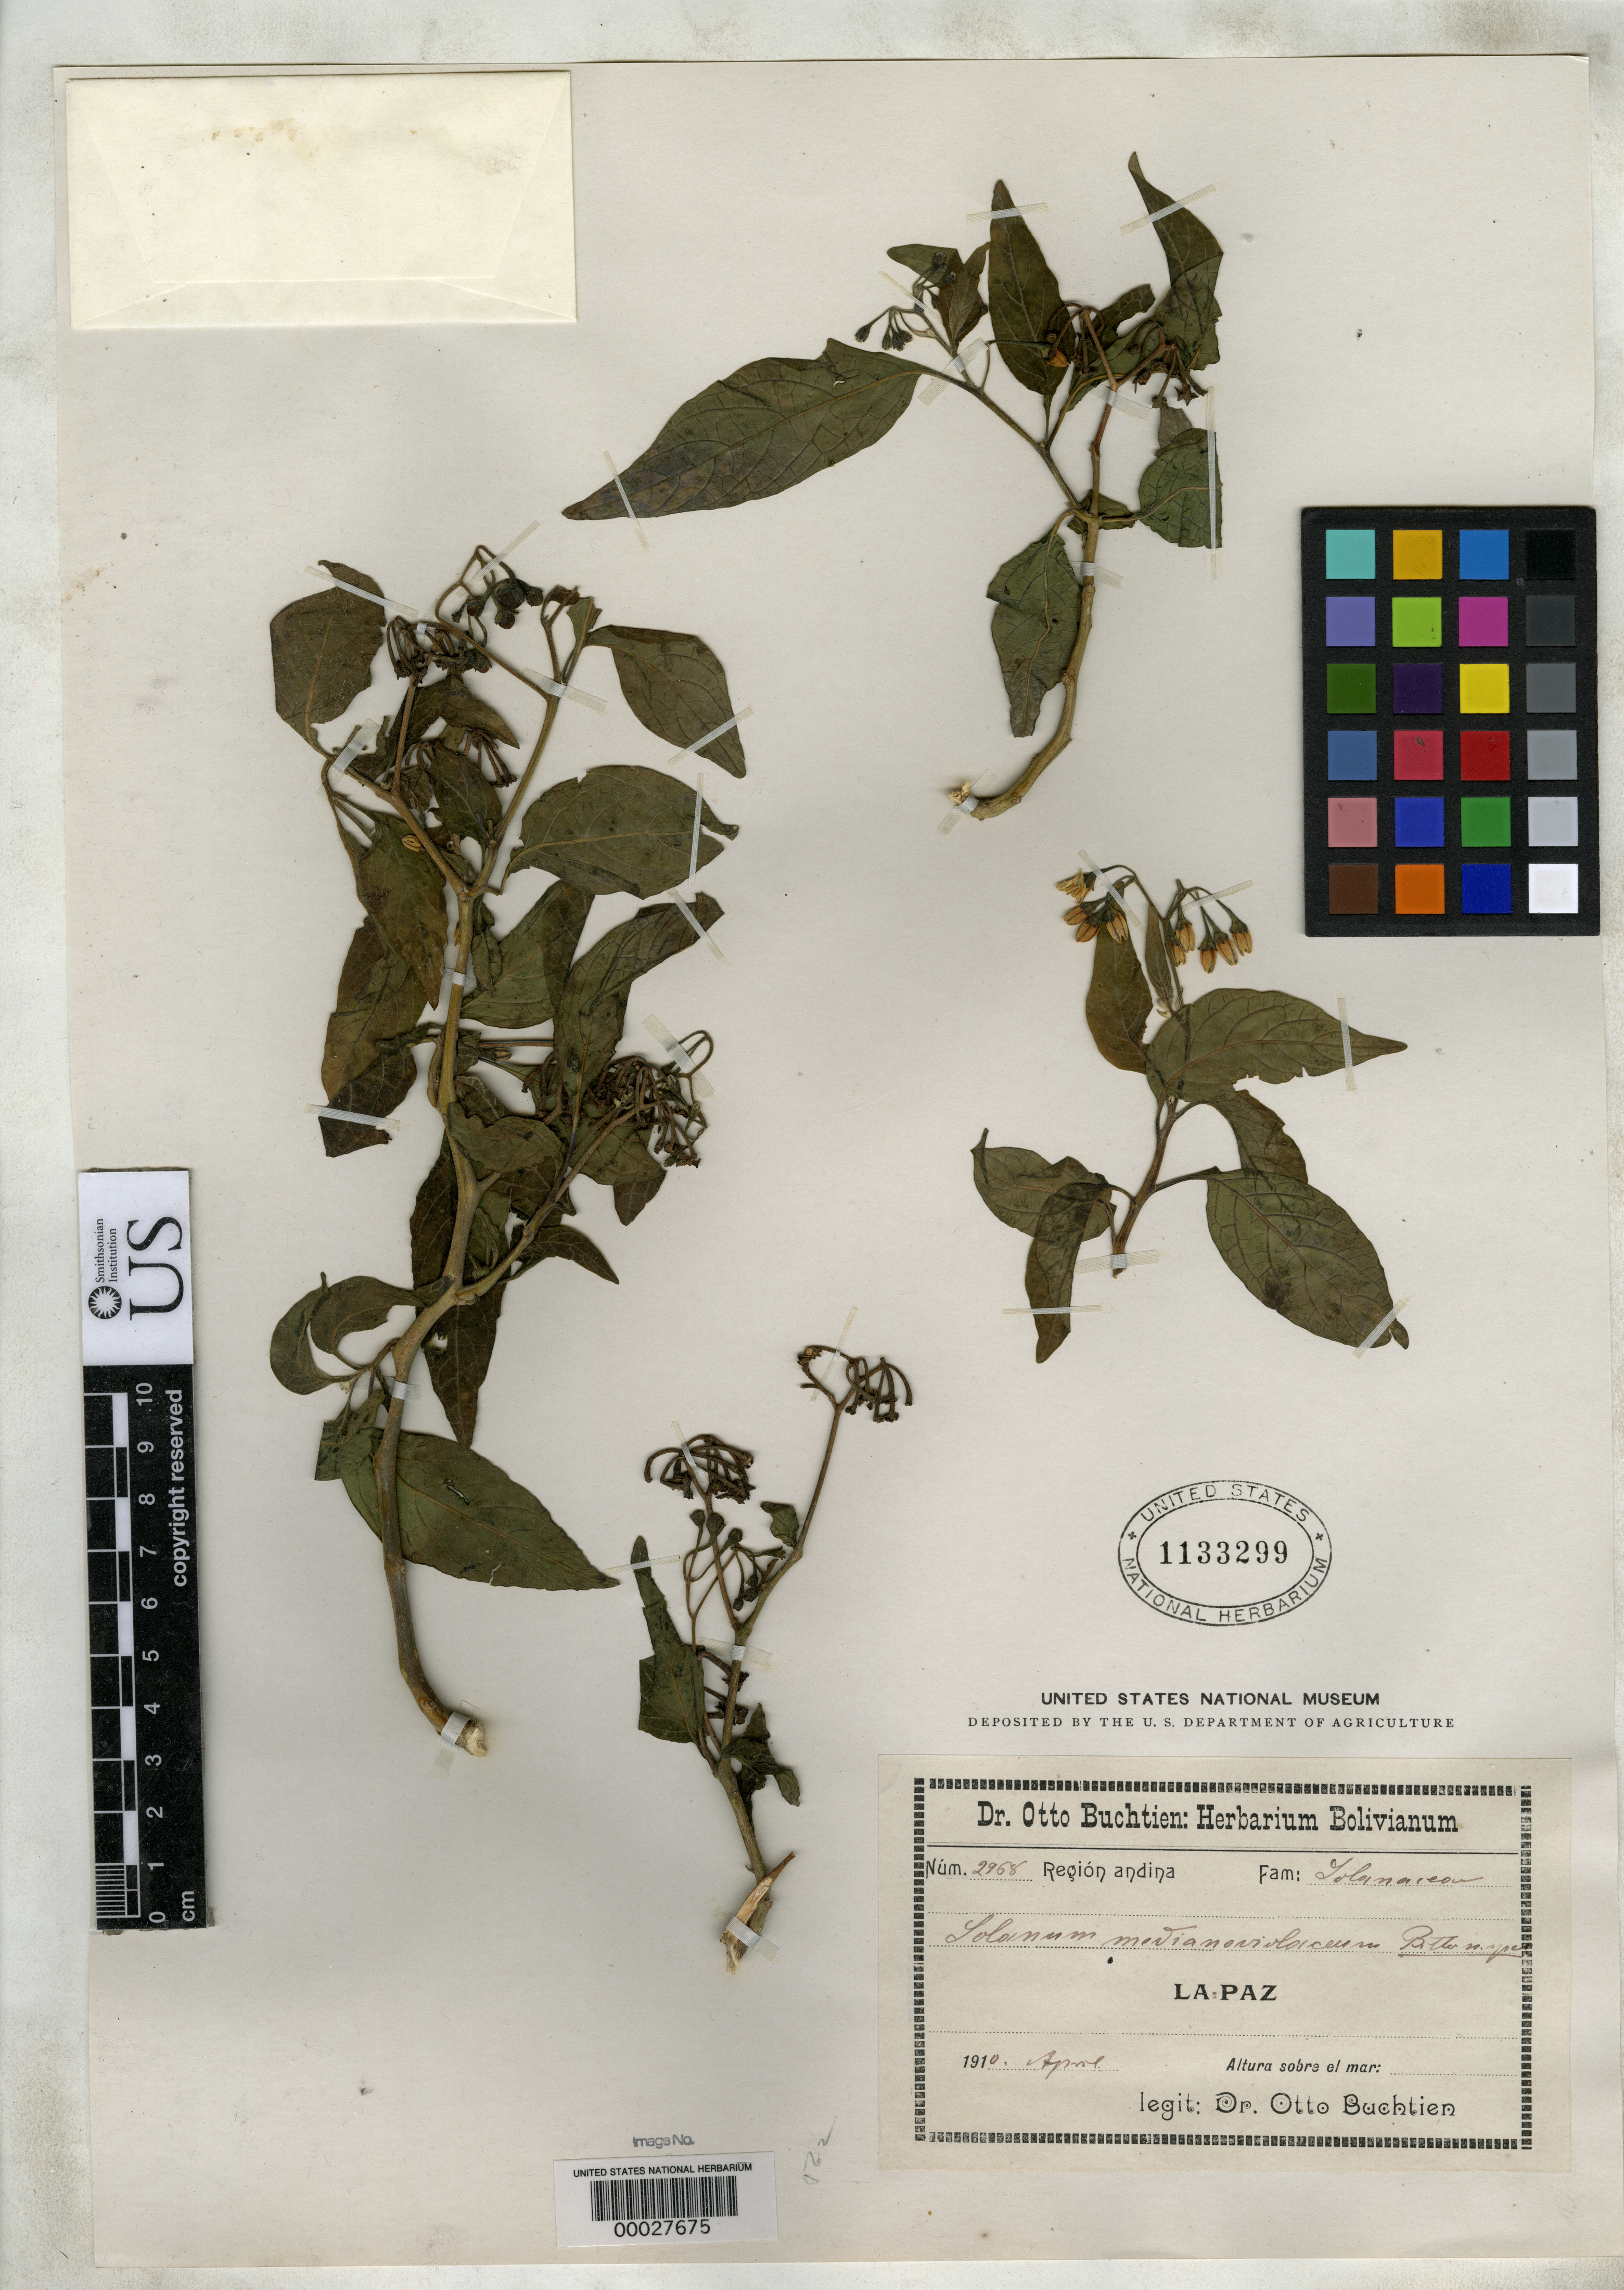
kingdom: Plantae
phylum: Tracheophyta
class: Magnoliopsida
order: Solanales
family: Solanaceae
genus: Solanum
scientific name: Solanum medianiviolaceum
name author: Bitter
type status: Isotype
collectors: O. Buchtien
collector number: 2968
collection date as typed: Apr 1910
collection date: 1910-04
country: Bolivia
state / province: La Paz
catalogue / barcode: US 1133299